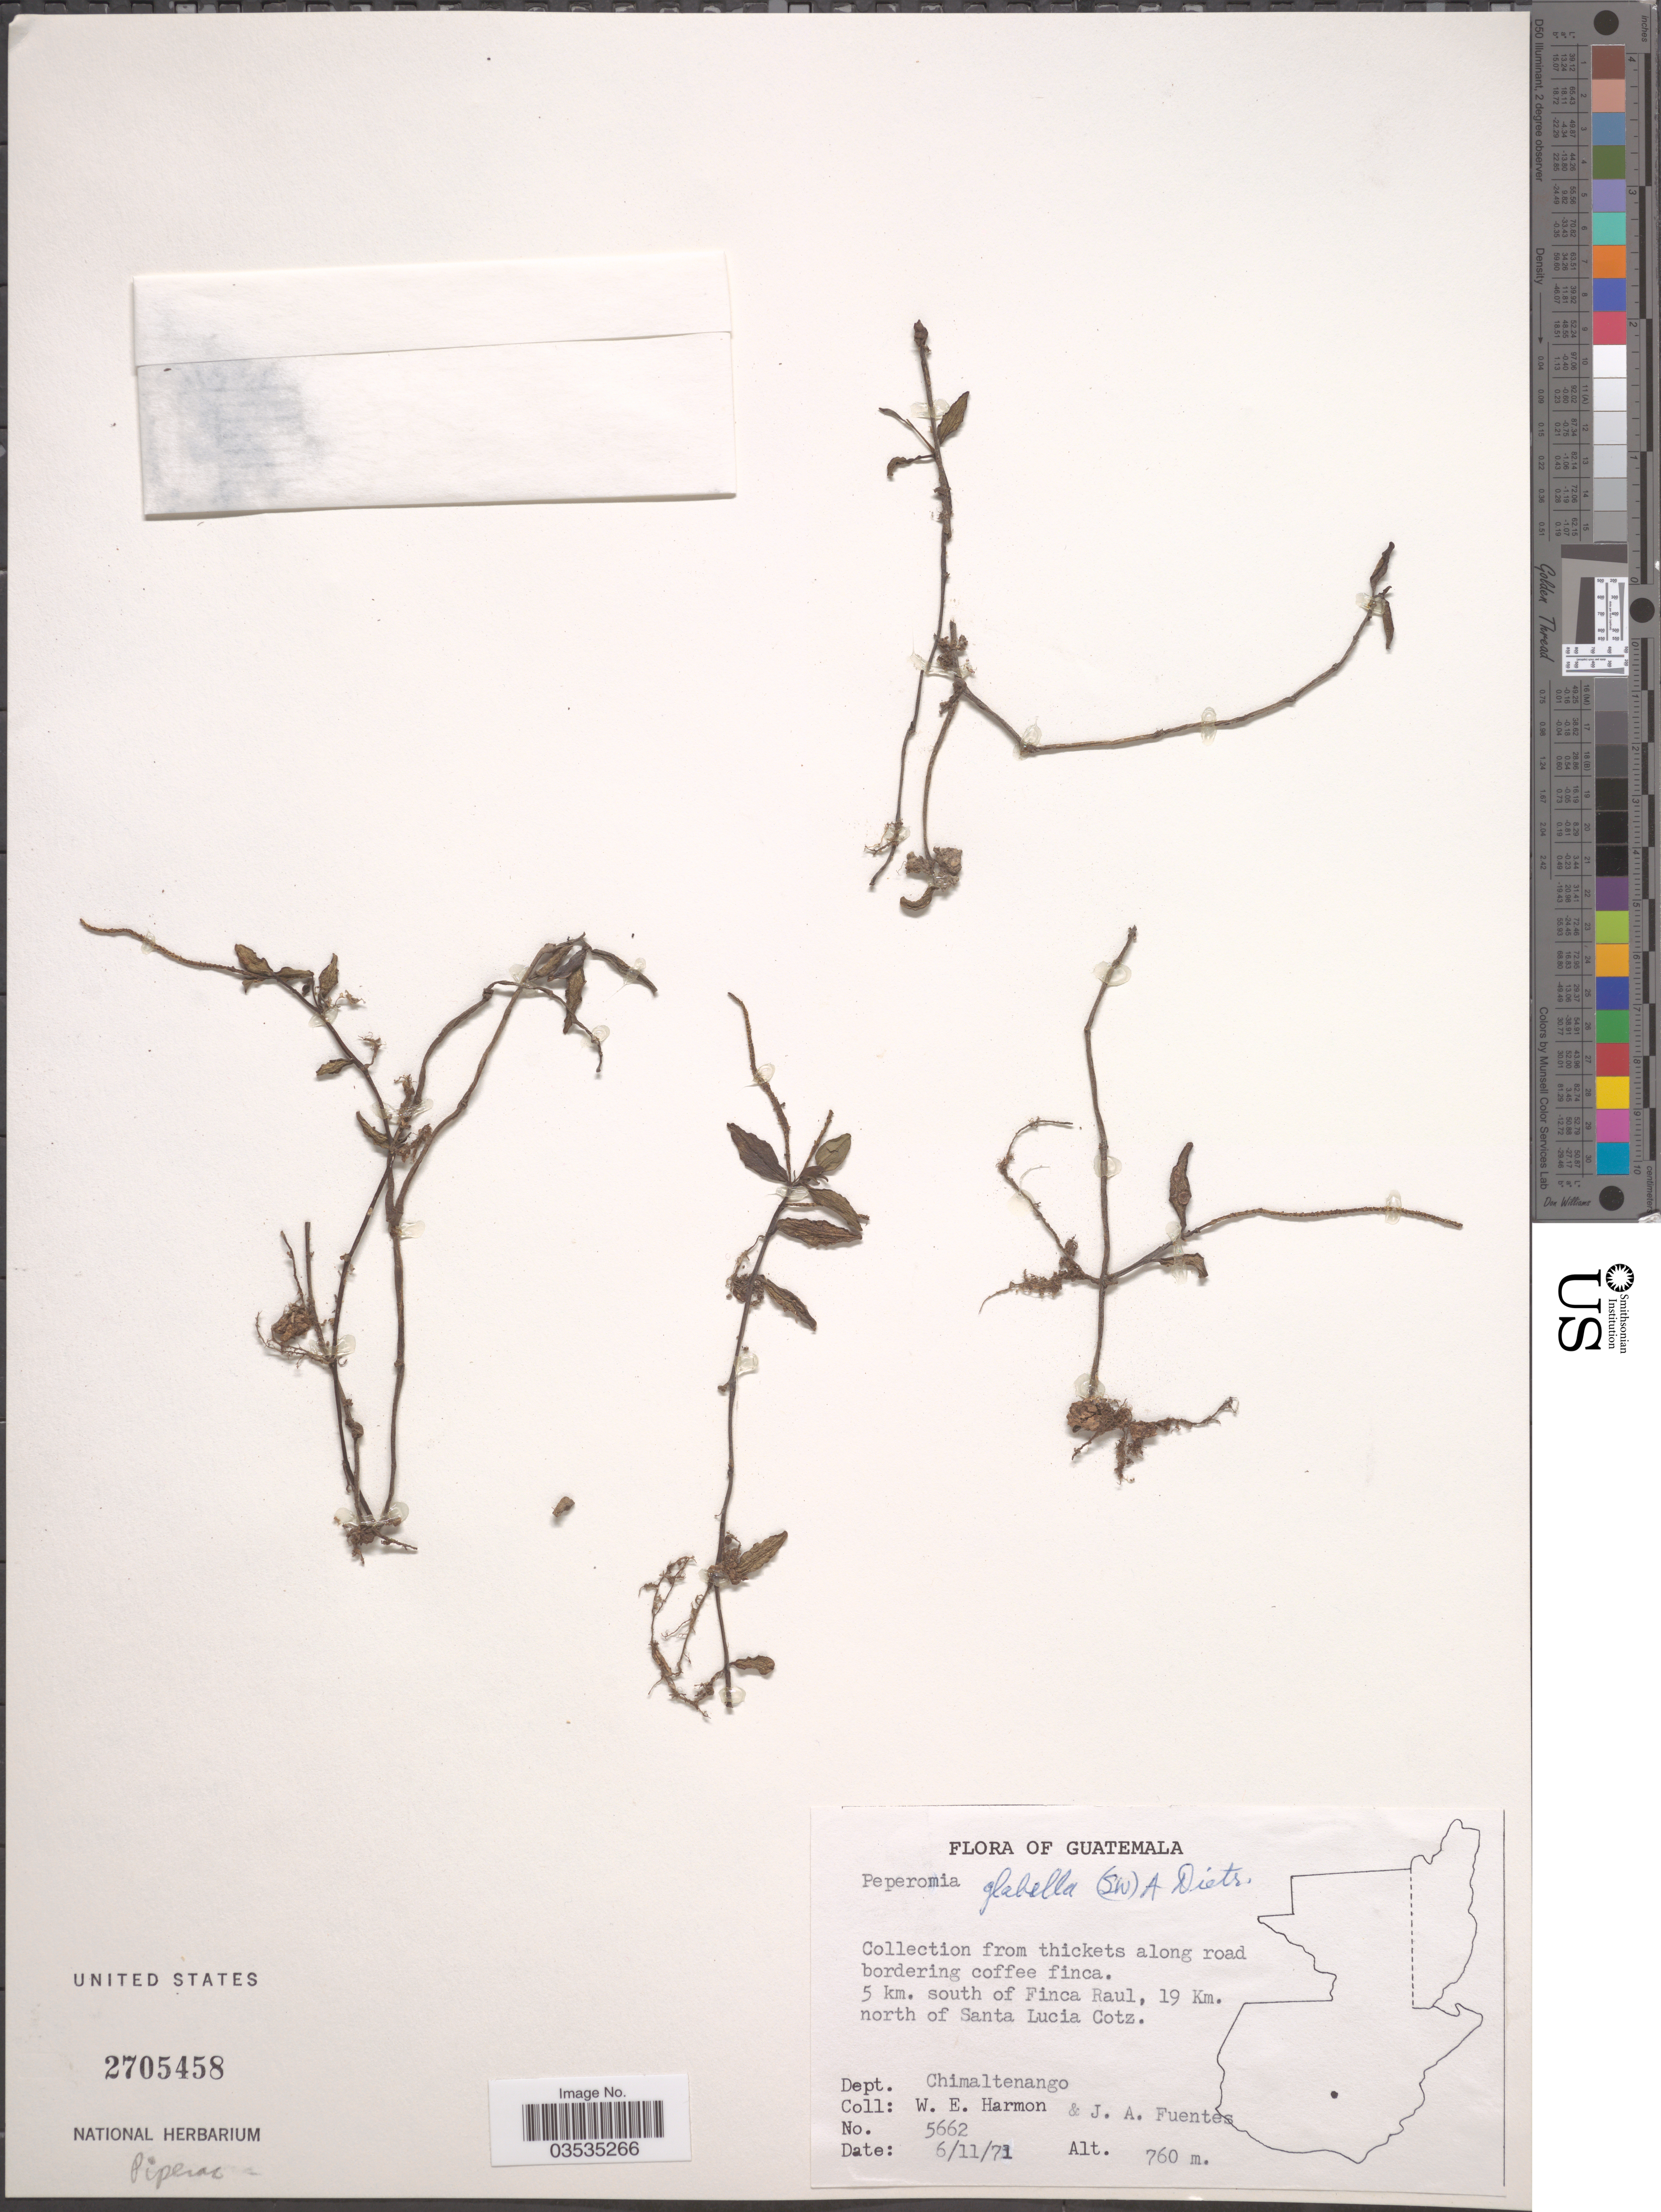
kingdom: Plantae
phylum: Tracheophyta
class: Magnoliopsida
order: Piperales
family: Piperaceae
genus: Peperomia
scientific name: Peperomia glabella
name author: (Sw.) A. Dietr.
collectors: W. E. Harmon & J. Fuentes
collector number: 5662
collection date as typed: Transcribed d/m/y: 6/11/71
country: Guatemala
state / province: Chimaltenango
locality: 5 km. south of Finca Raul, 19 Km. north of Santa Lucia Cotz. Dept. Chimaltenango.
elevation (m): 760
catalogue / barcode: US 2705458